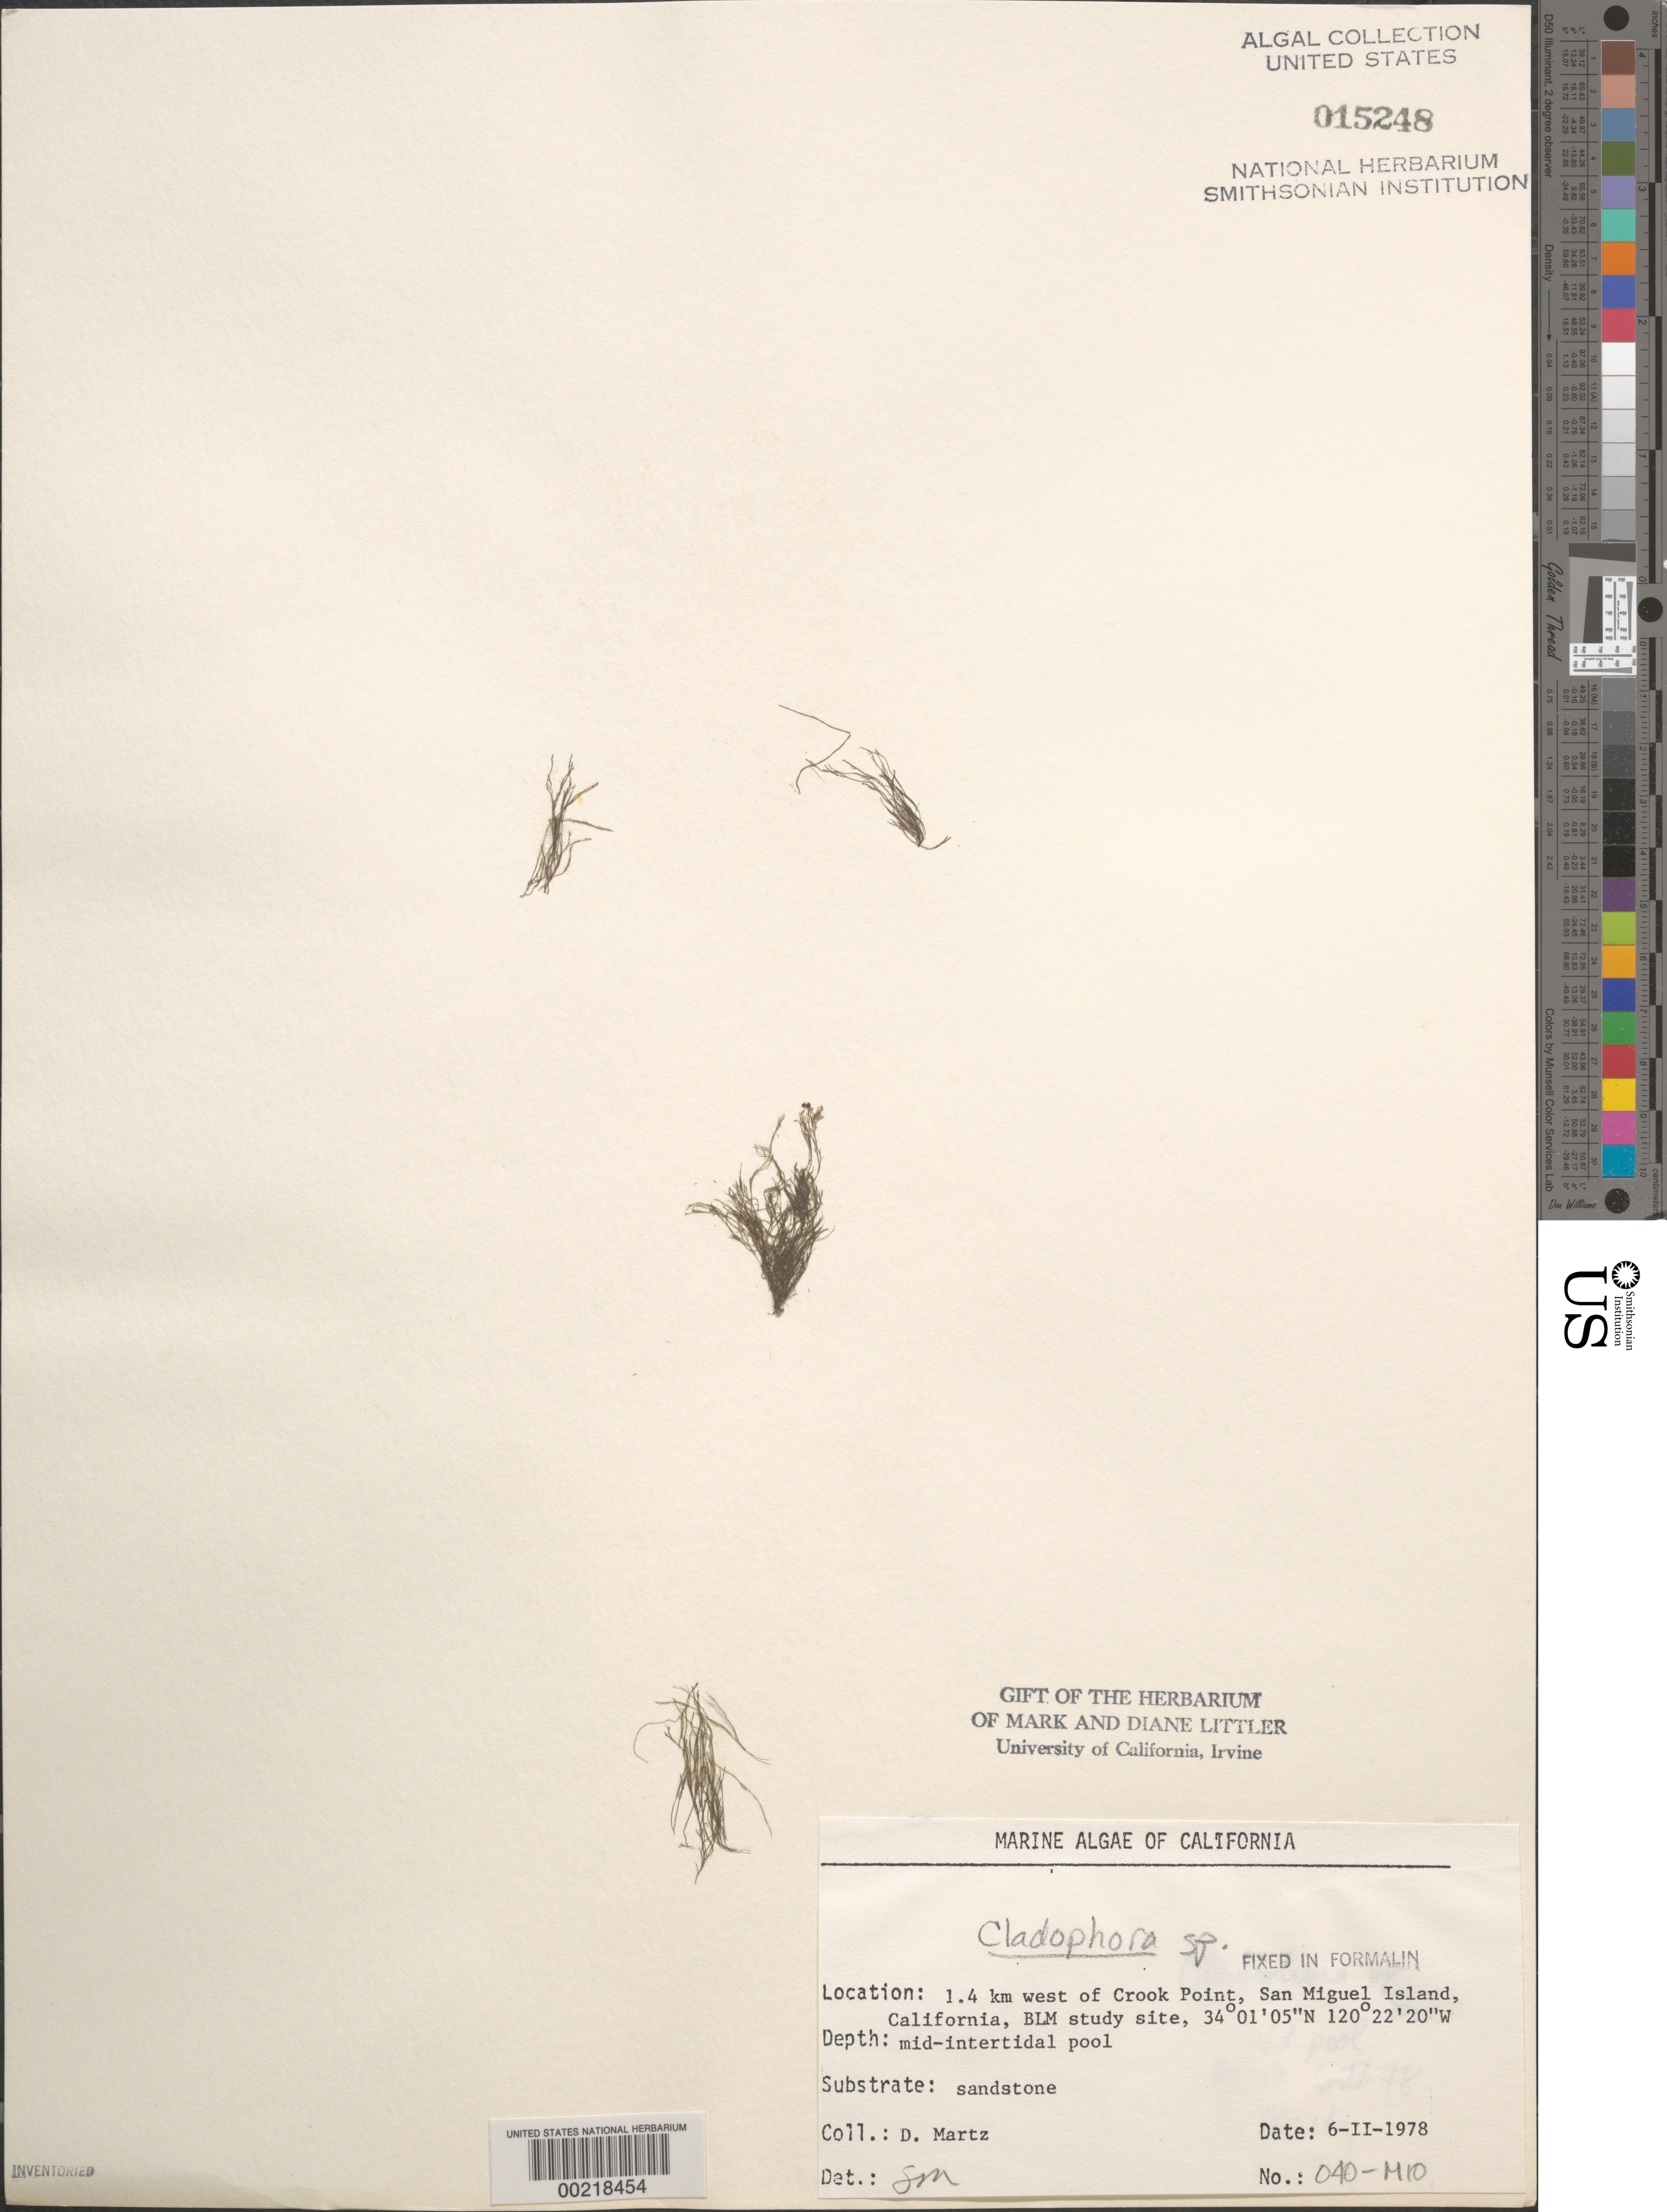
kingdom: Plantae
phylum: Chlorophyta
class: Ulvophyceae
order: Cladophorales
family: Cladophoraceae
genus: Cladophora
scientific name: Cladophora sp.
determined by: Murray, S. N.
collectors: D. Martz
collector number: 040-mio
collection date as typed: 06 Feb 1978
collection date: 1978-02-06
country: United States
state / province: California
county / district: Santa Barbara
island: San Miguel Island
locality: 1.4 km north of Crook Point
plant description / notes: BLM-SOCALBIGHT Rocky Intertidal Survey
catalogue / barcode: US 15248